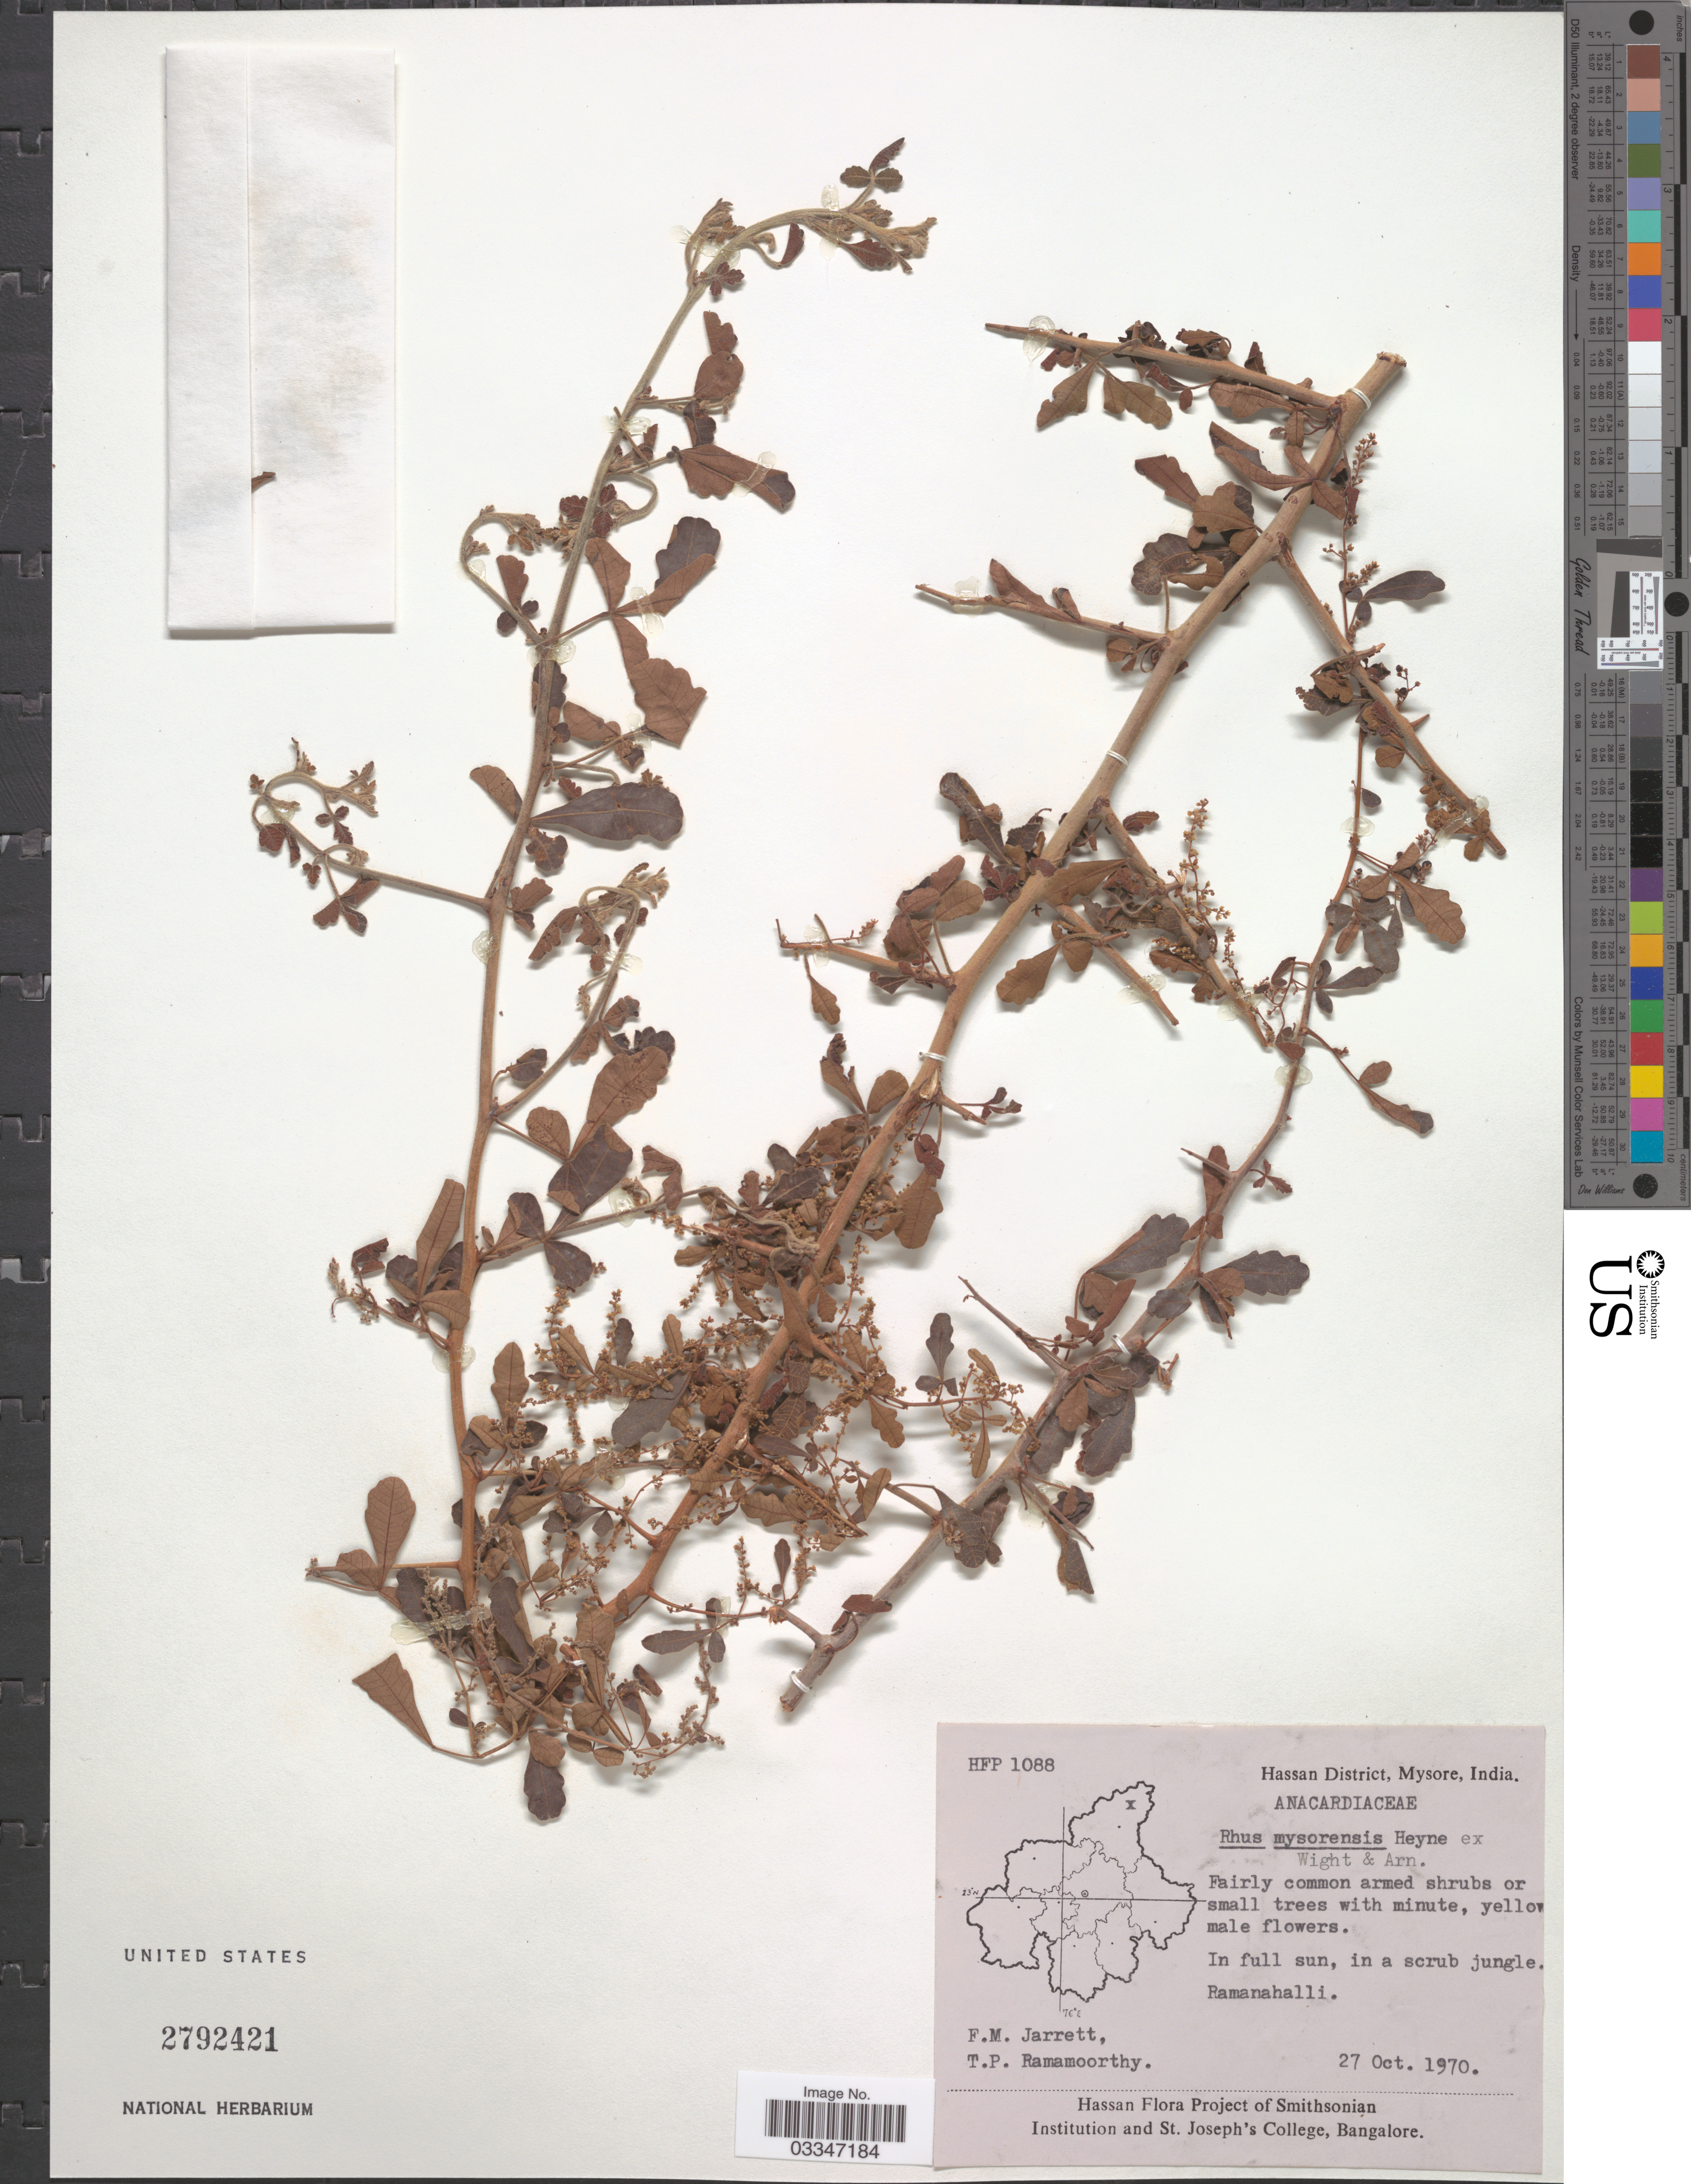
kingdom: Plantae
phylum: Tracheophyta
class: Magnoliopsida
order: Sapindales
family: Anacardiaceae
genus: Rhus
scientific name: Rhus mysorensis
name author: G. Don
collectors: F. M. Jarrett & T. P. Ramamoorthy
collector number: HFP 1088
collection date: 1970-10-27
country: India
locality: Hassan District, Mysore. Ramanahalli.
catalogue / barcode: US 2792421